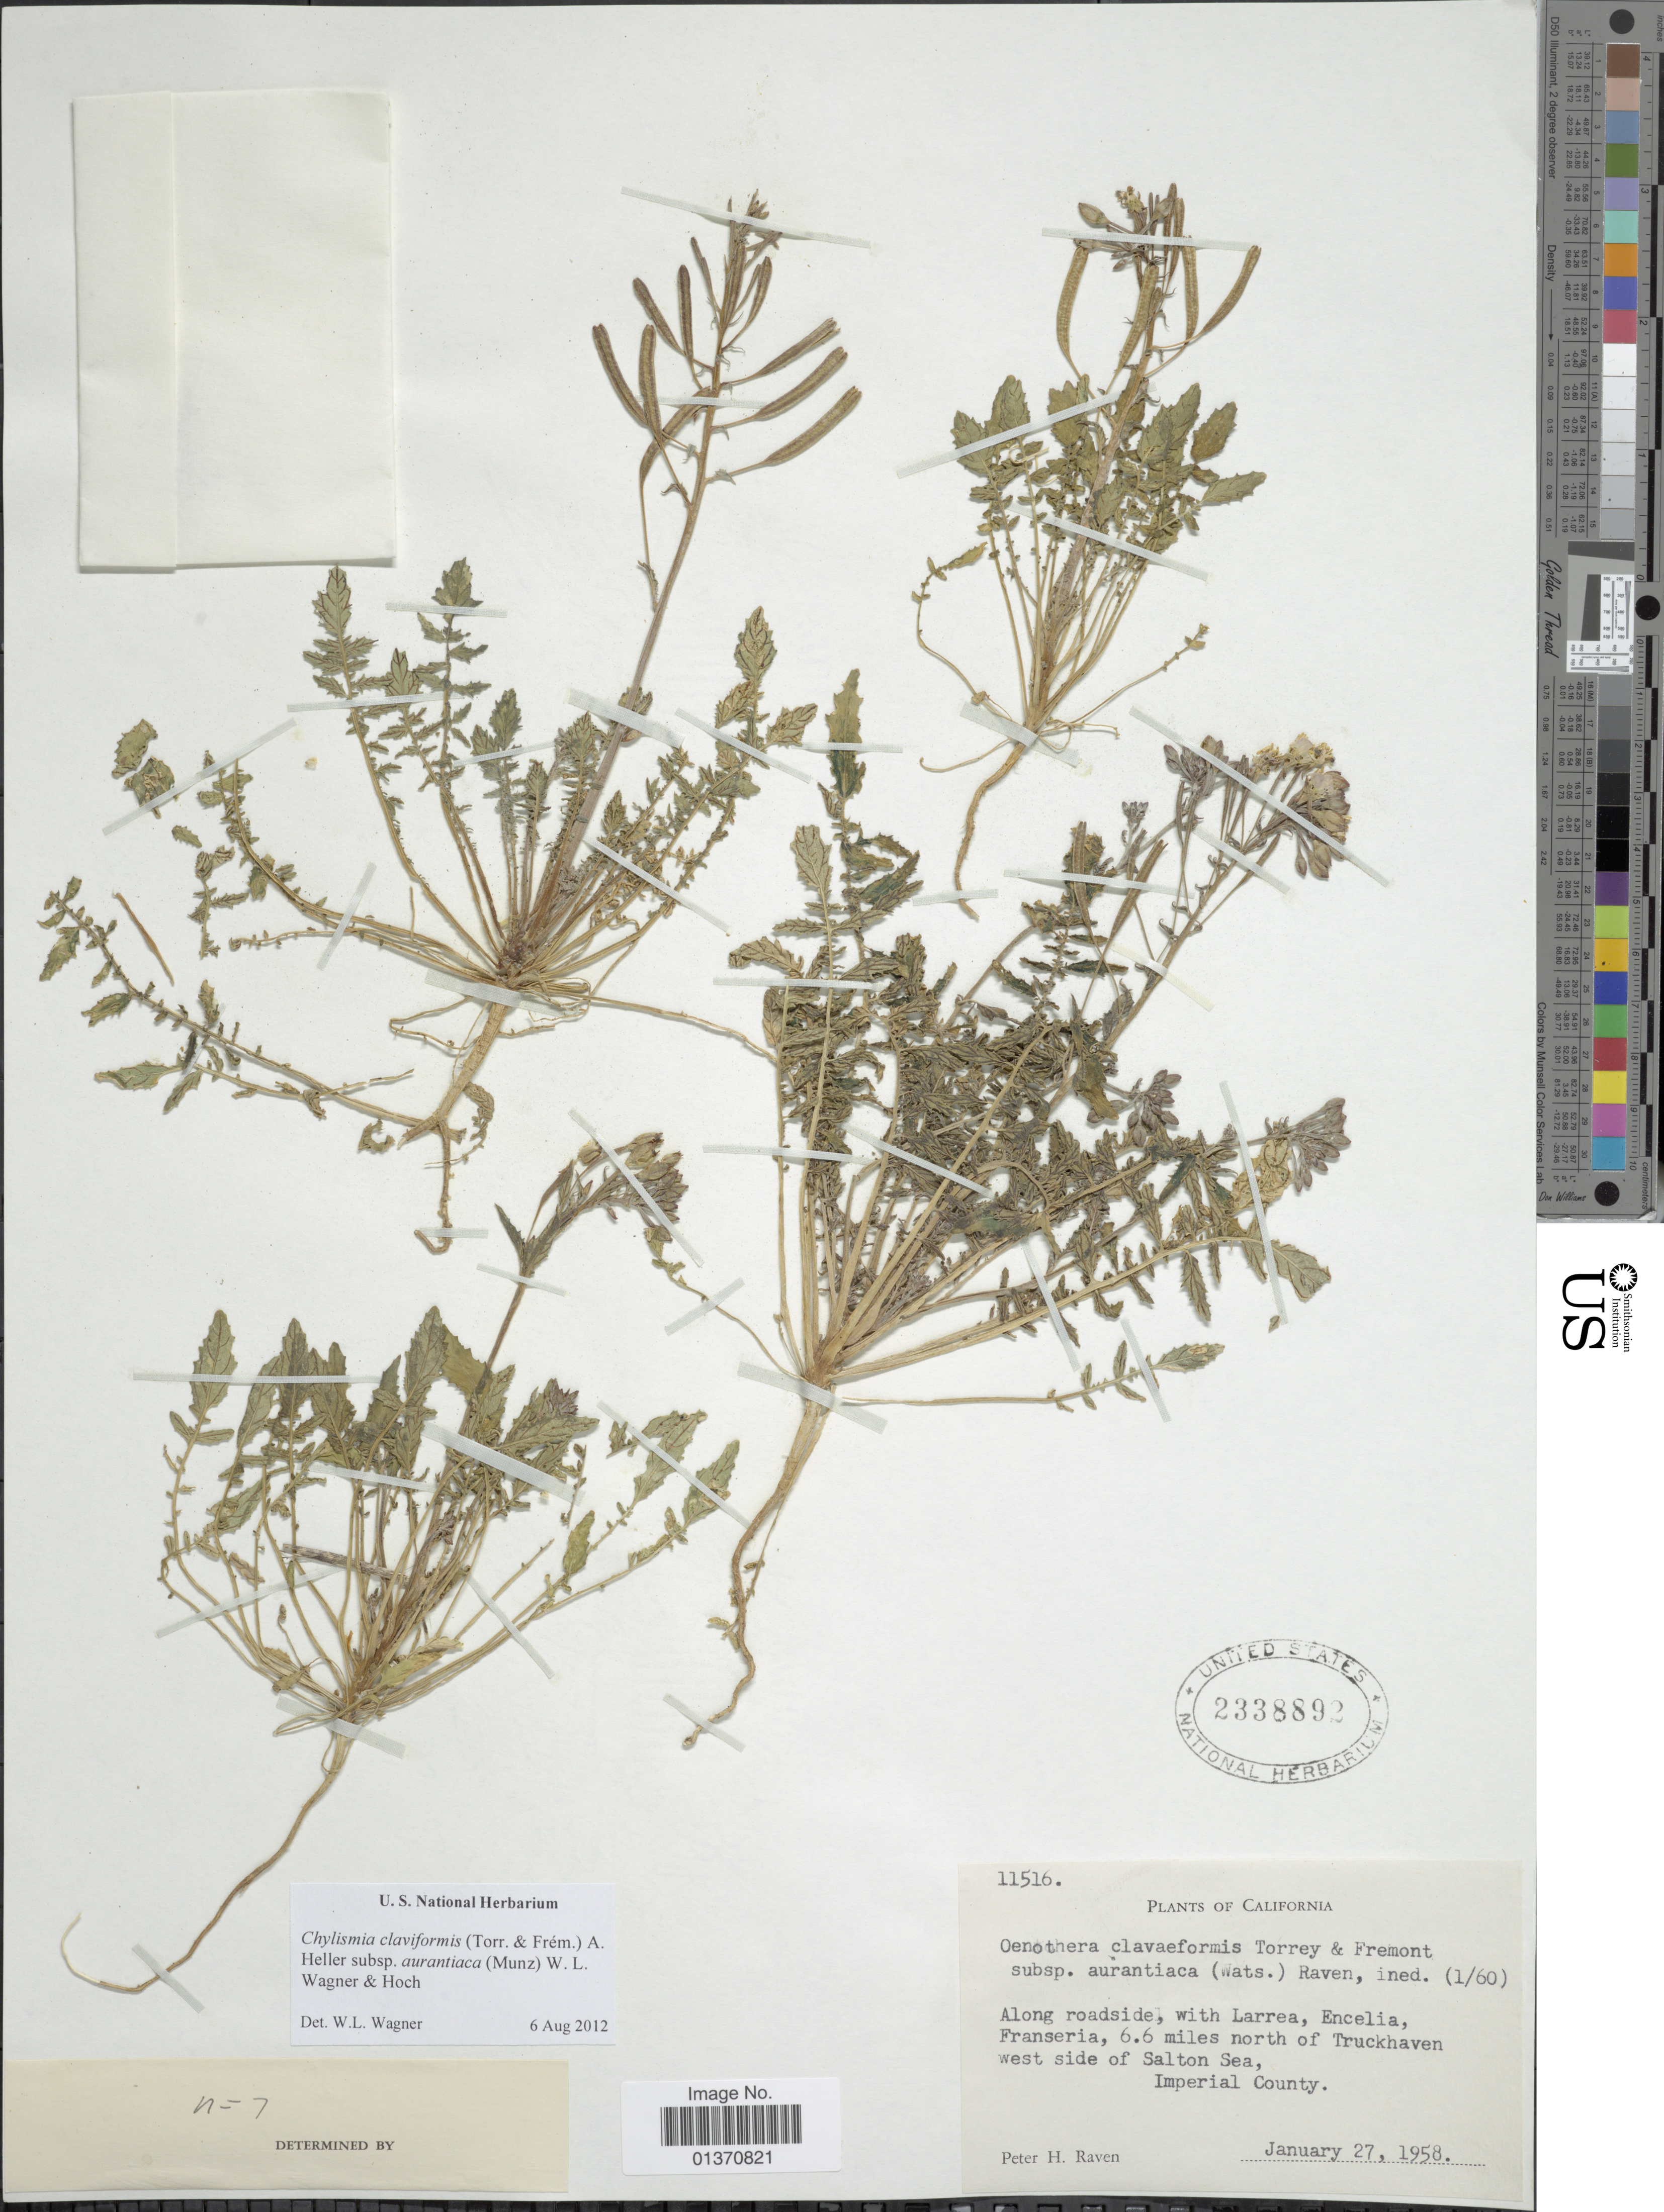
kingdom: Plantae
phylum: Tracheophyta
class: Magnoliopsida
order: Myrtales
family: Onagraceae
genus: Chylismia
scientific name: Chylismia claviformis subsp. aurantiaca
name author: (Munz) W.L. Wagner & Hoch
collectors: P. H. Raven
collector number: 11516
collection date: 1958-01-27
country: United States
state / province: California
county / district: Imperial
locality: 6.6 miles north of Truckhaven west side of Salton Sea, Imperial County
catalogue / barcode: US 2338892